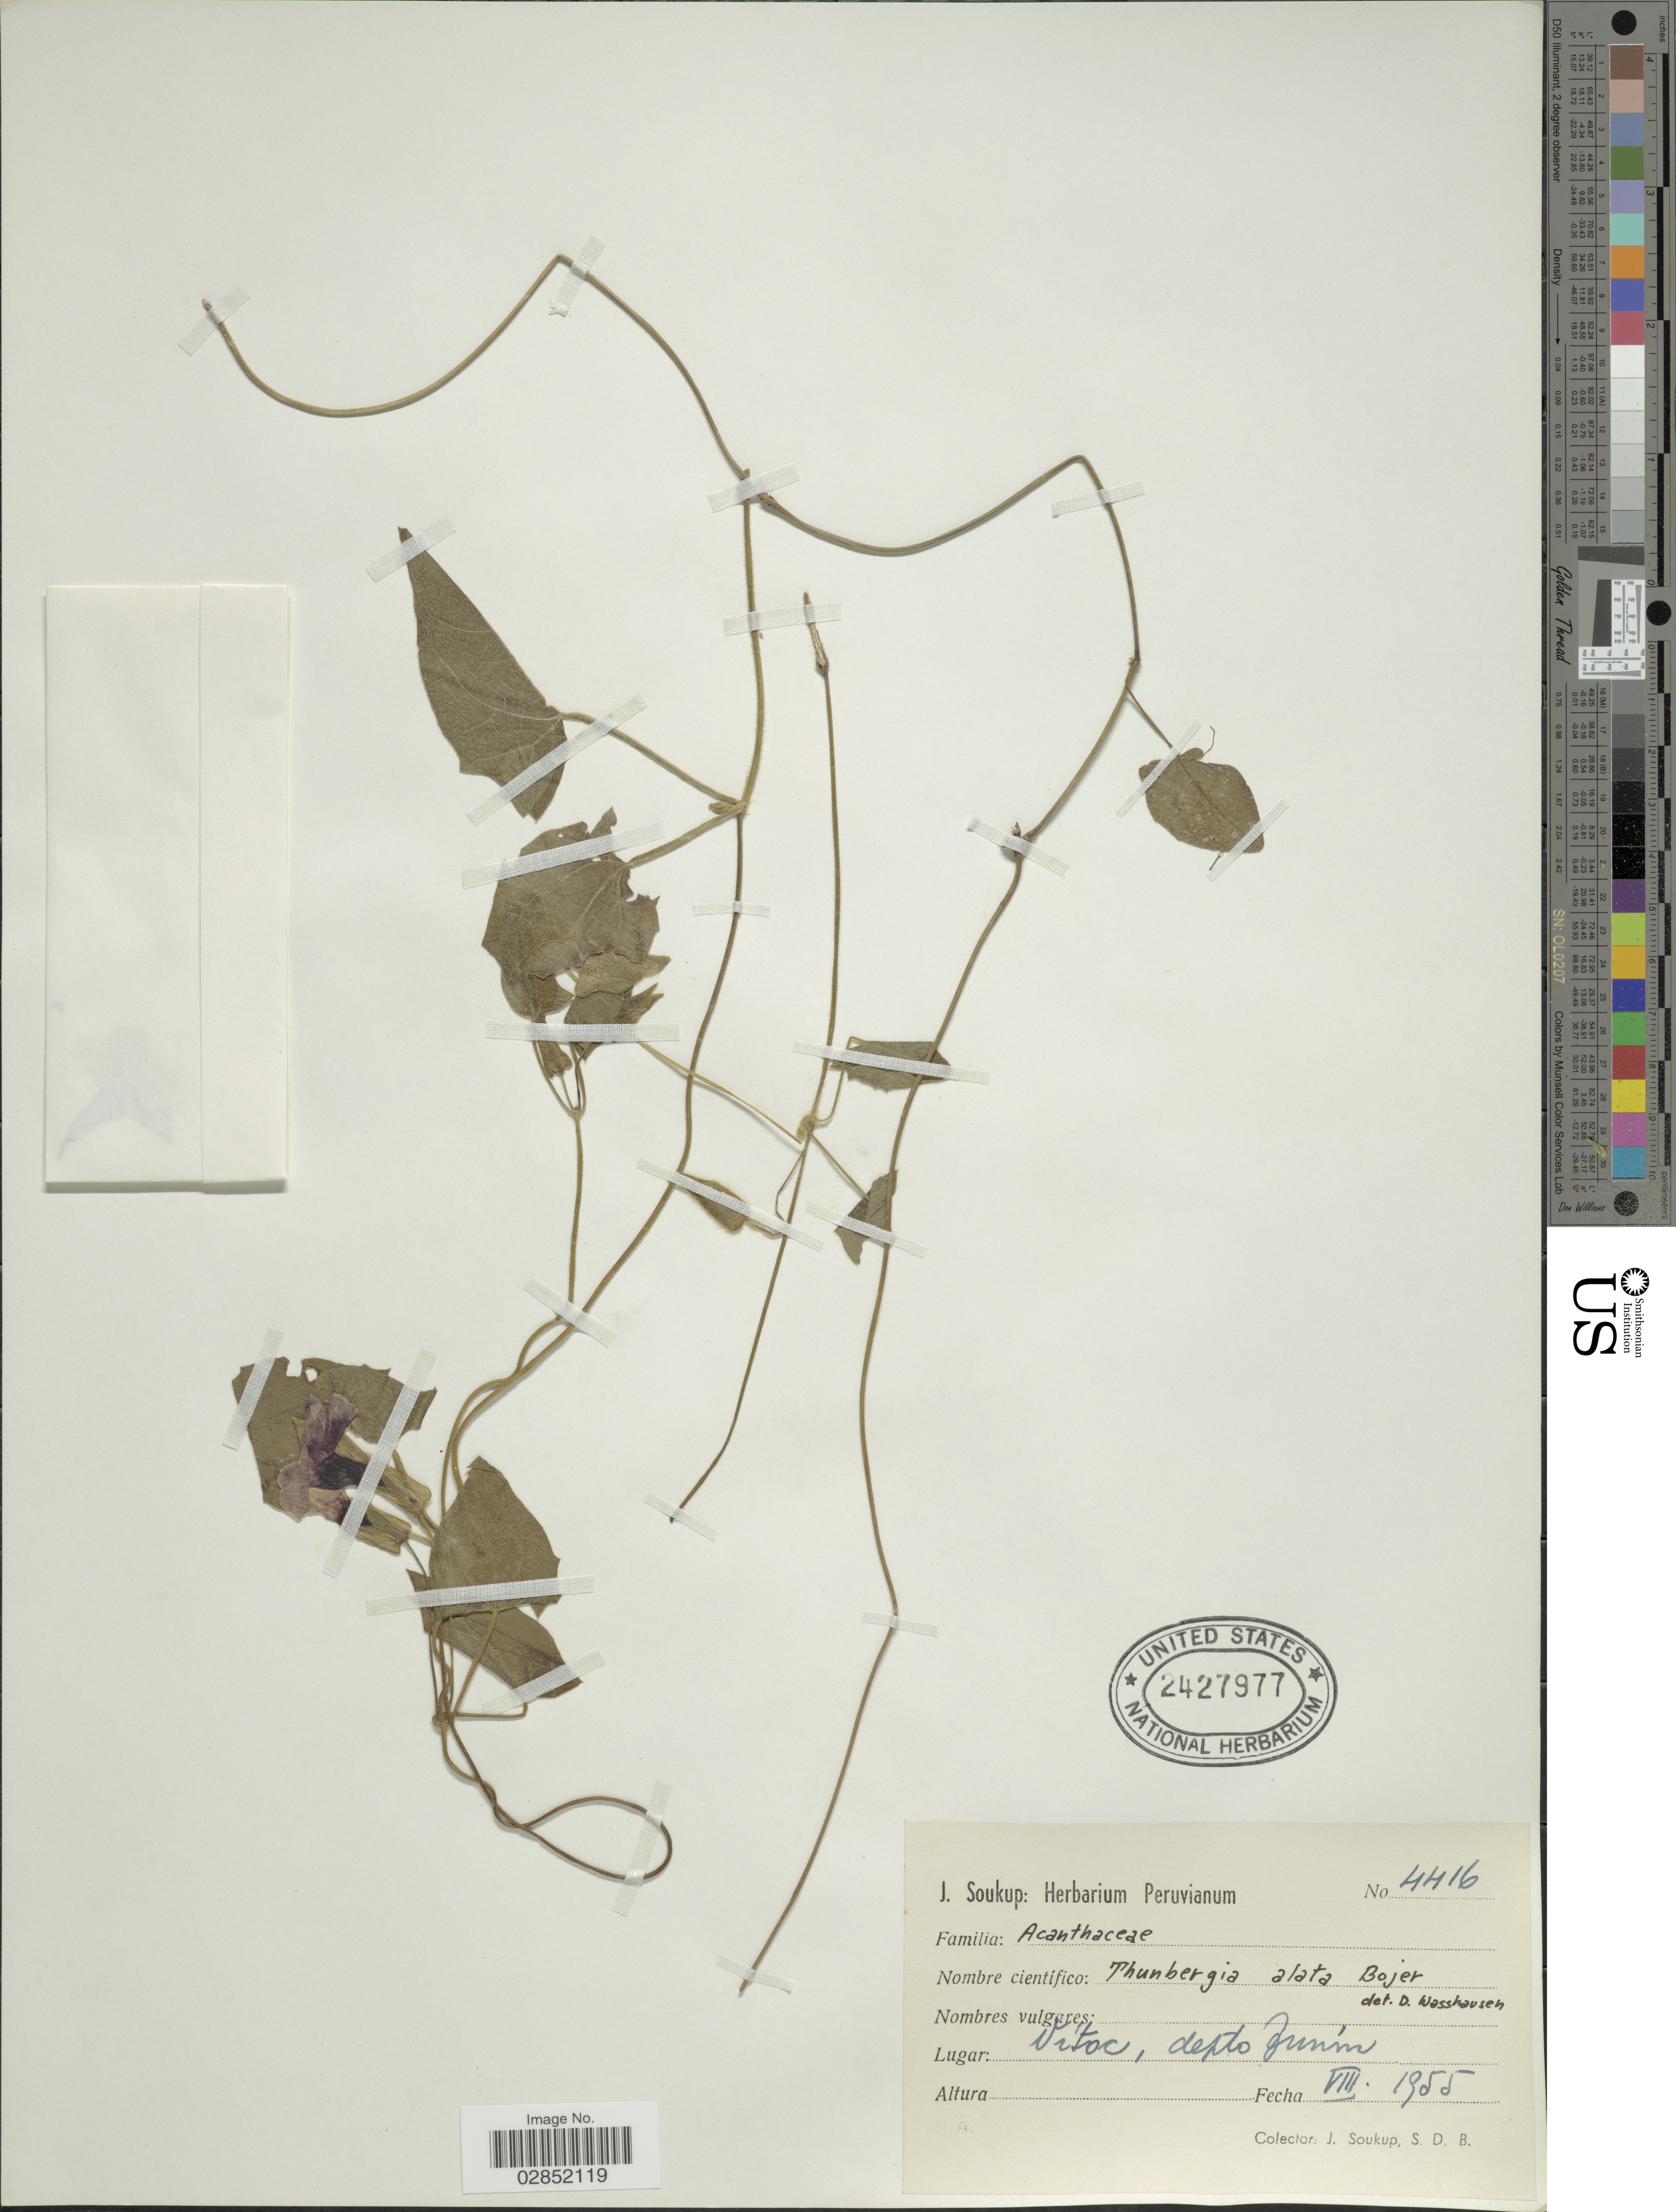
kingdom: Plantae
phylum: Tracheophyta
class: Magnoliopsida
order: Lamiales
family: Acanthaceae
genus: Thunbergia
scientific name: Thunbergia alata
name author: Bojer ex Sims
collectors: J. Soukup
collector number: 4416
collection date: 1955-08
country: Peru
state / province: Junín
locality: Vítoc, depto Junín.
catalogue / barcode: US 2427977